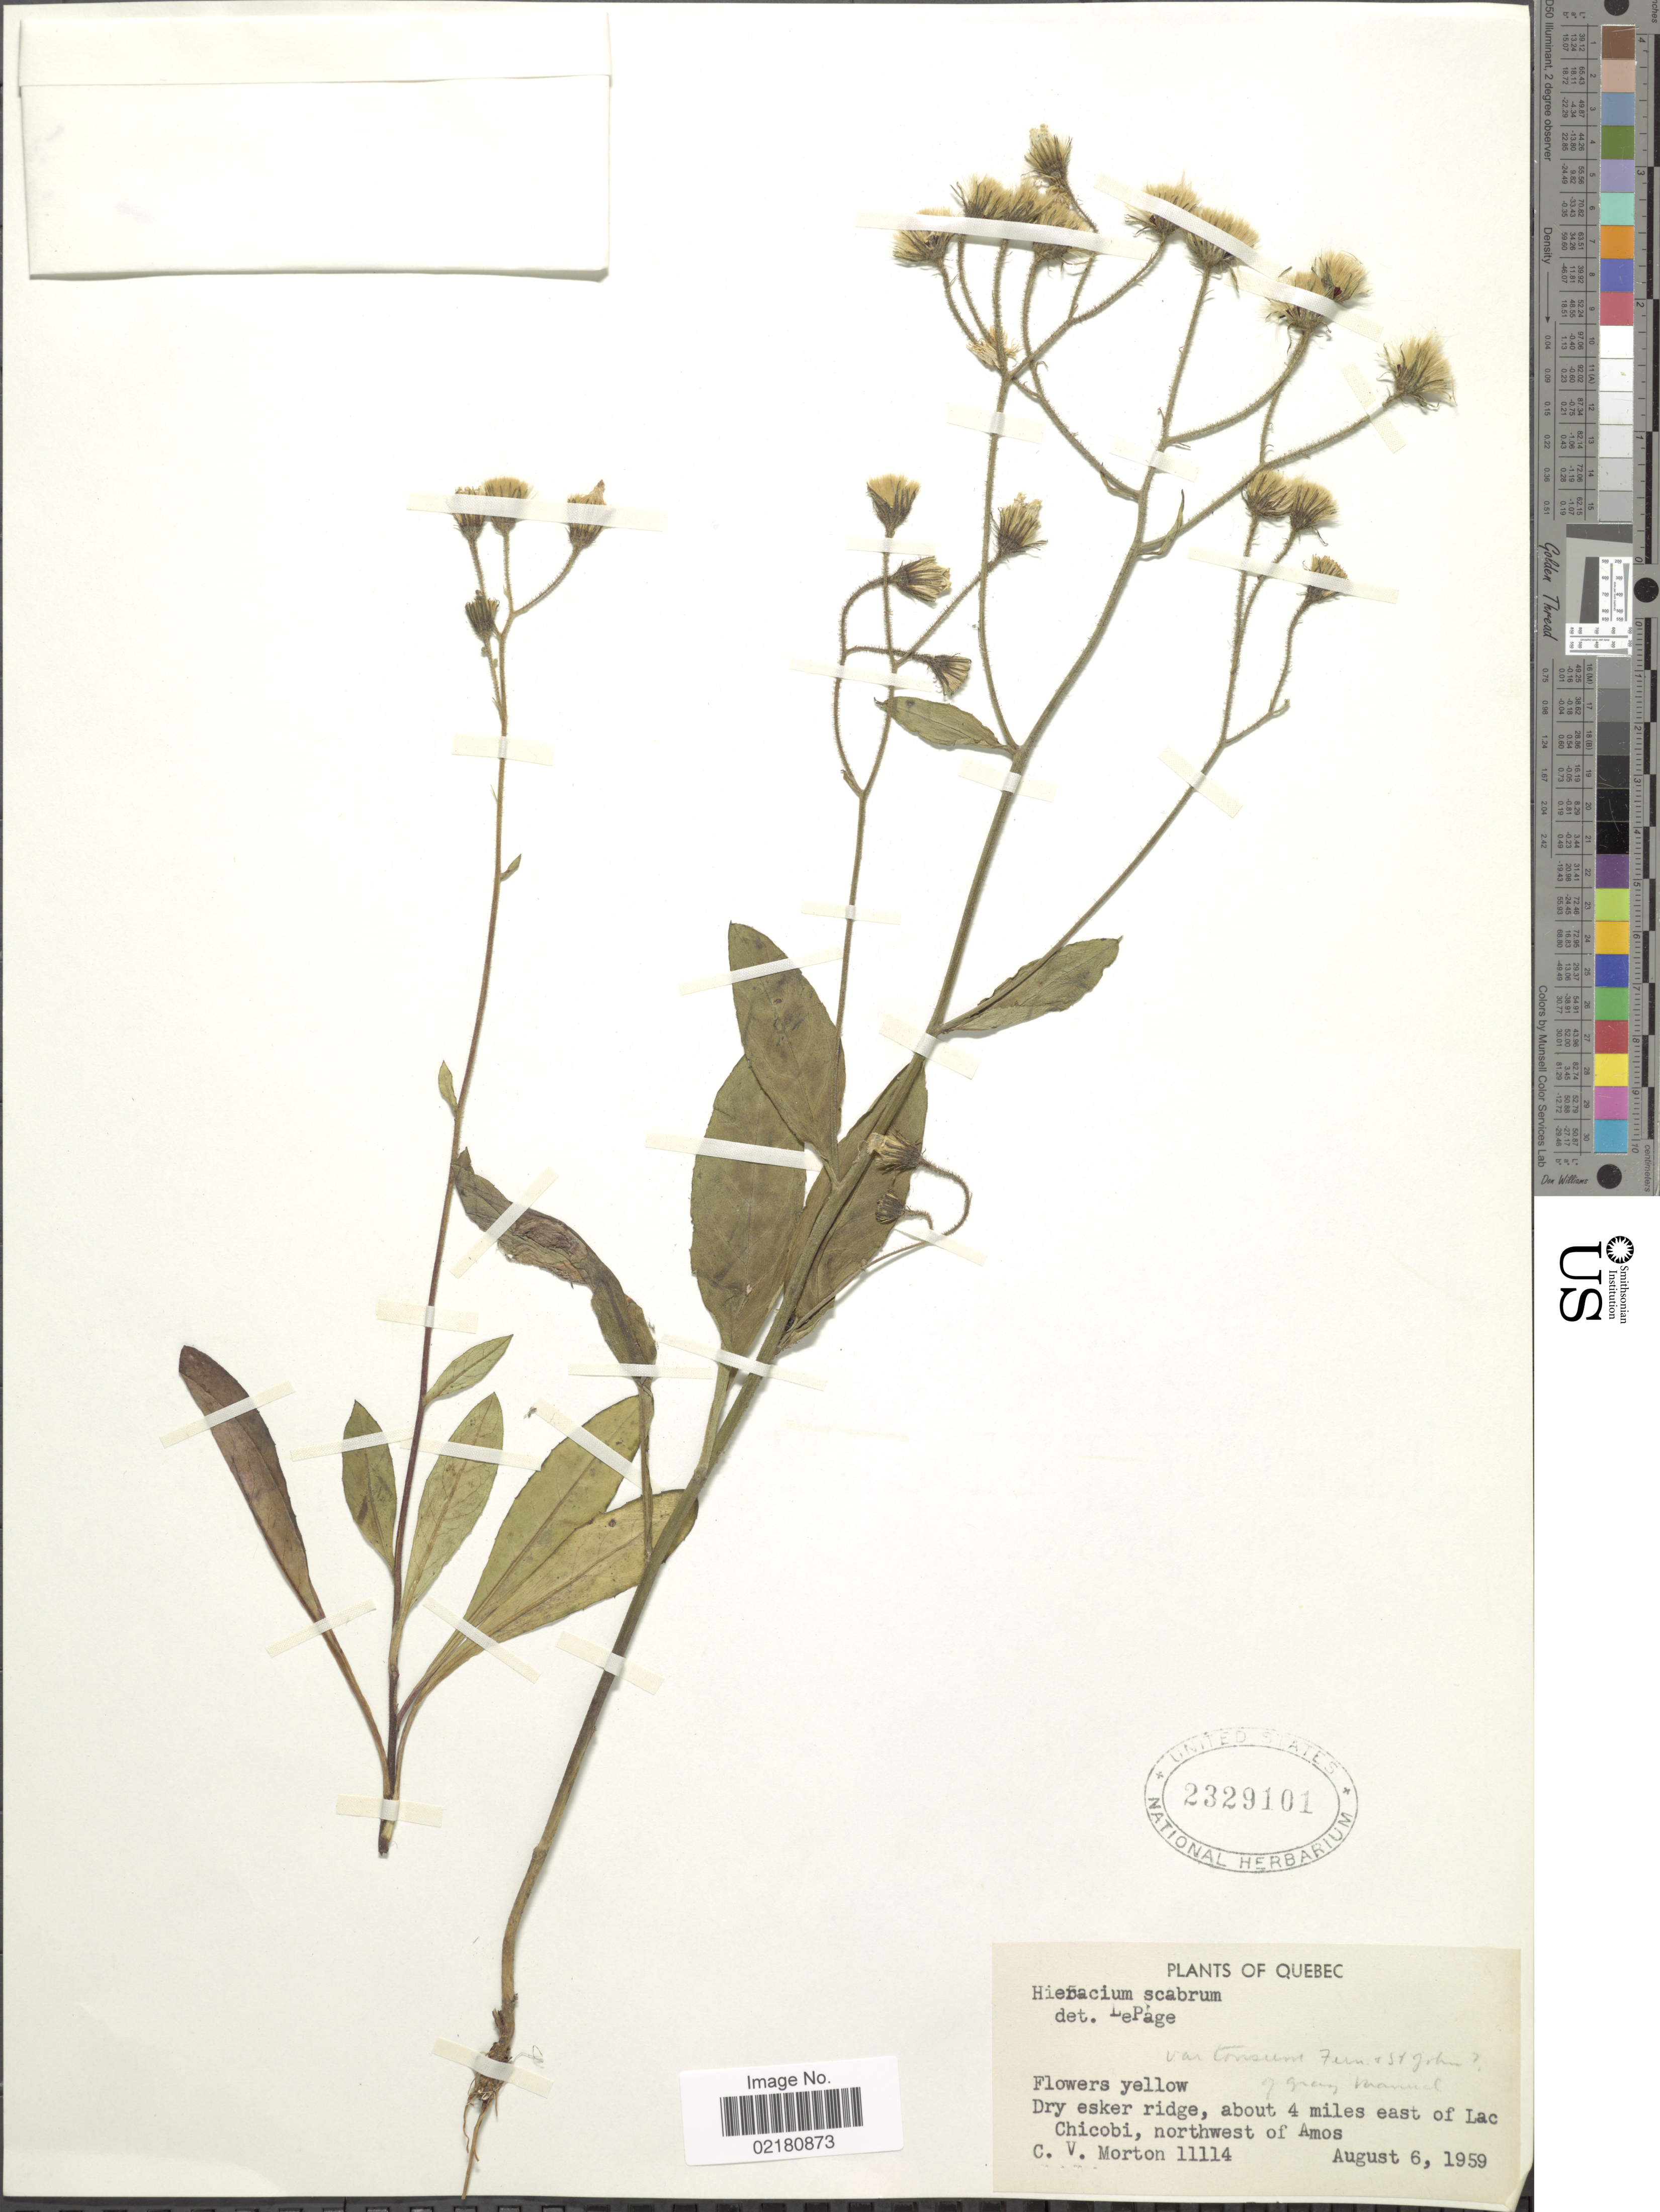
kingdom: Plantae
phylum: Tracheophyta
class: Magnoliopsida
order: Asterales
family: Asteraceae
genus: Pilosella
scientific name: Pilosella verruculata subsp. verruculata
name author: (Link) Soják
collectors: C. V. Morton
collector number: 11114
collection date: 1959-08-06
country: Canada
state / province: Quebec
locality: Dry esker ridge, about 4 miles east of Lac Chicobi, northwest of Amos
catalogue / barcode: US 2329101